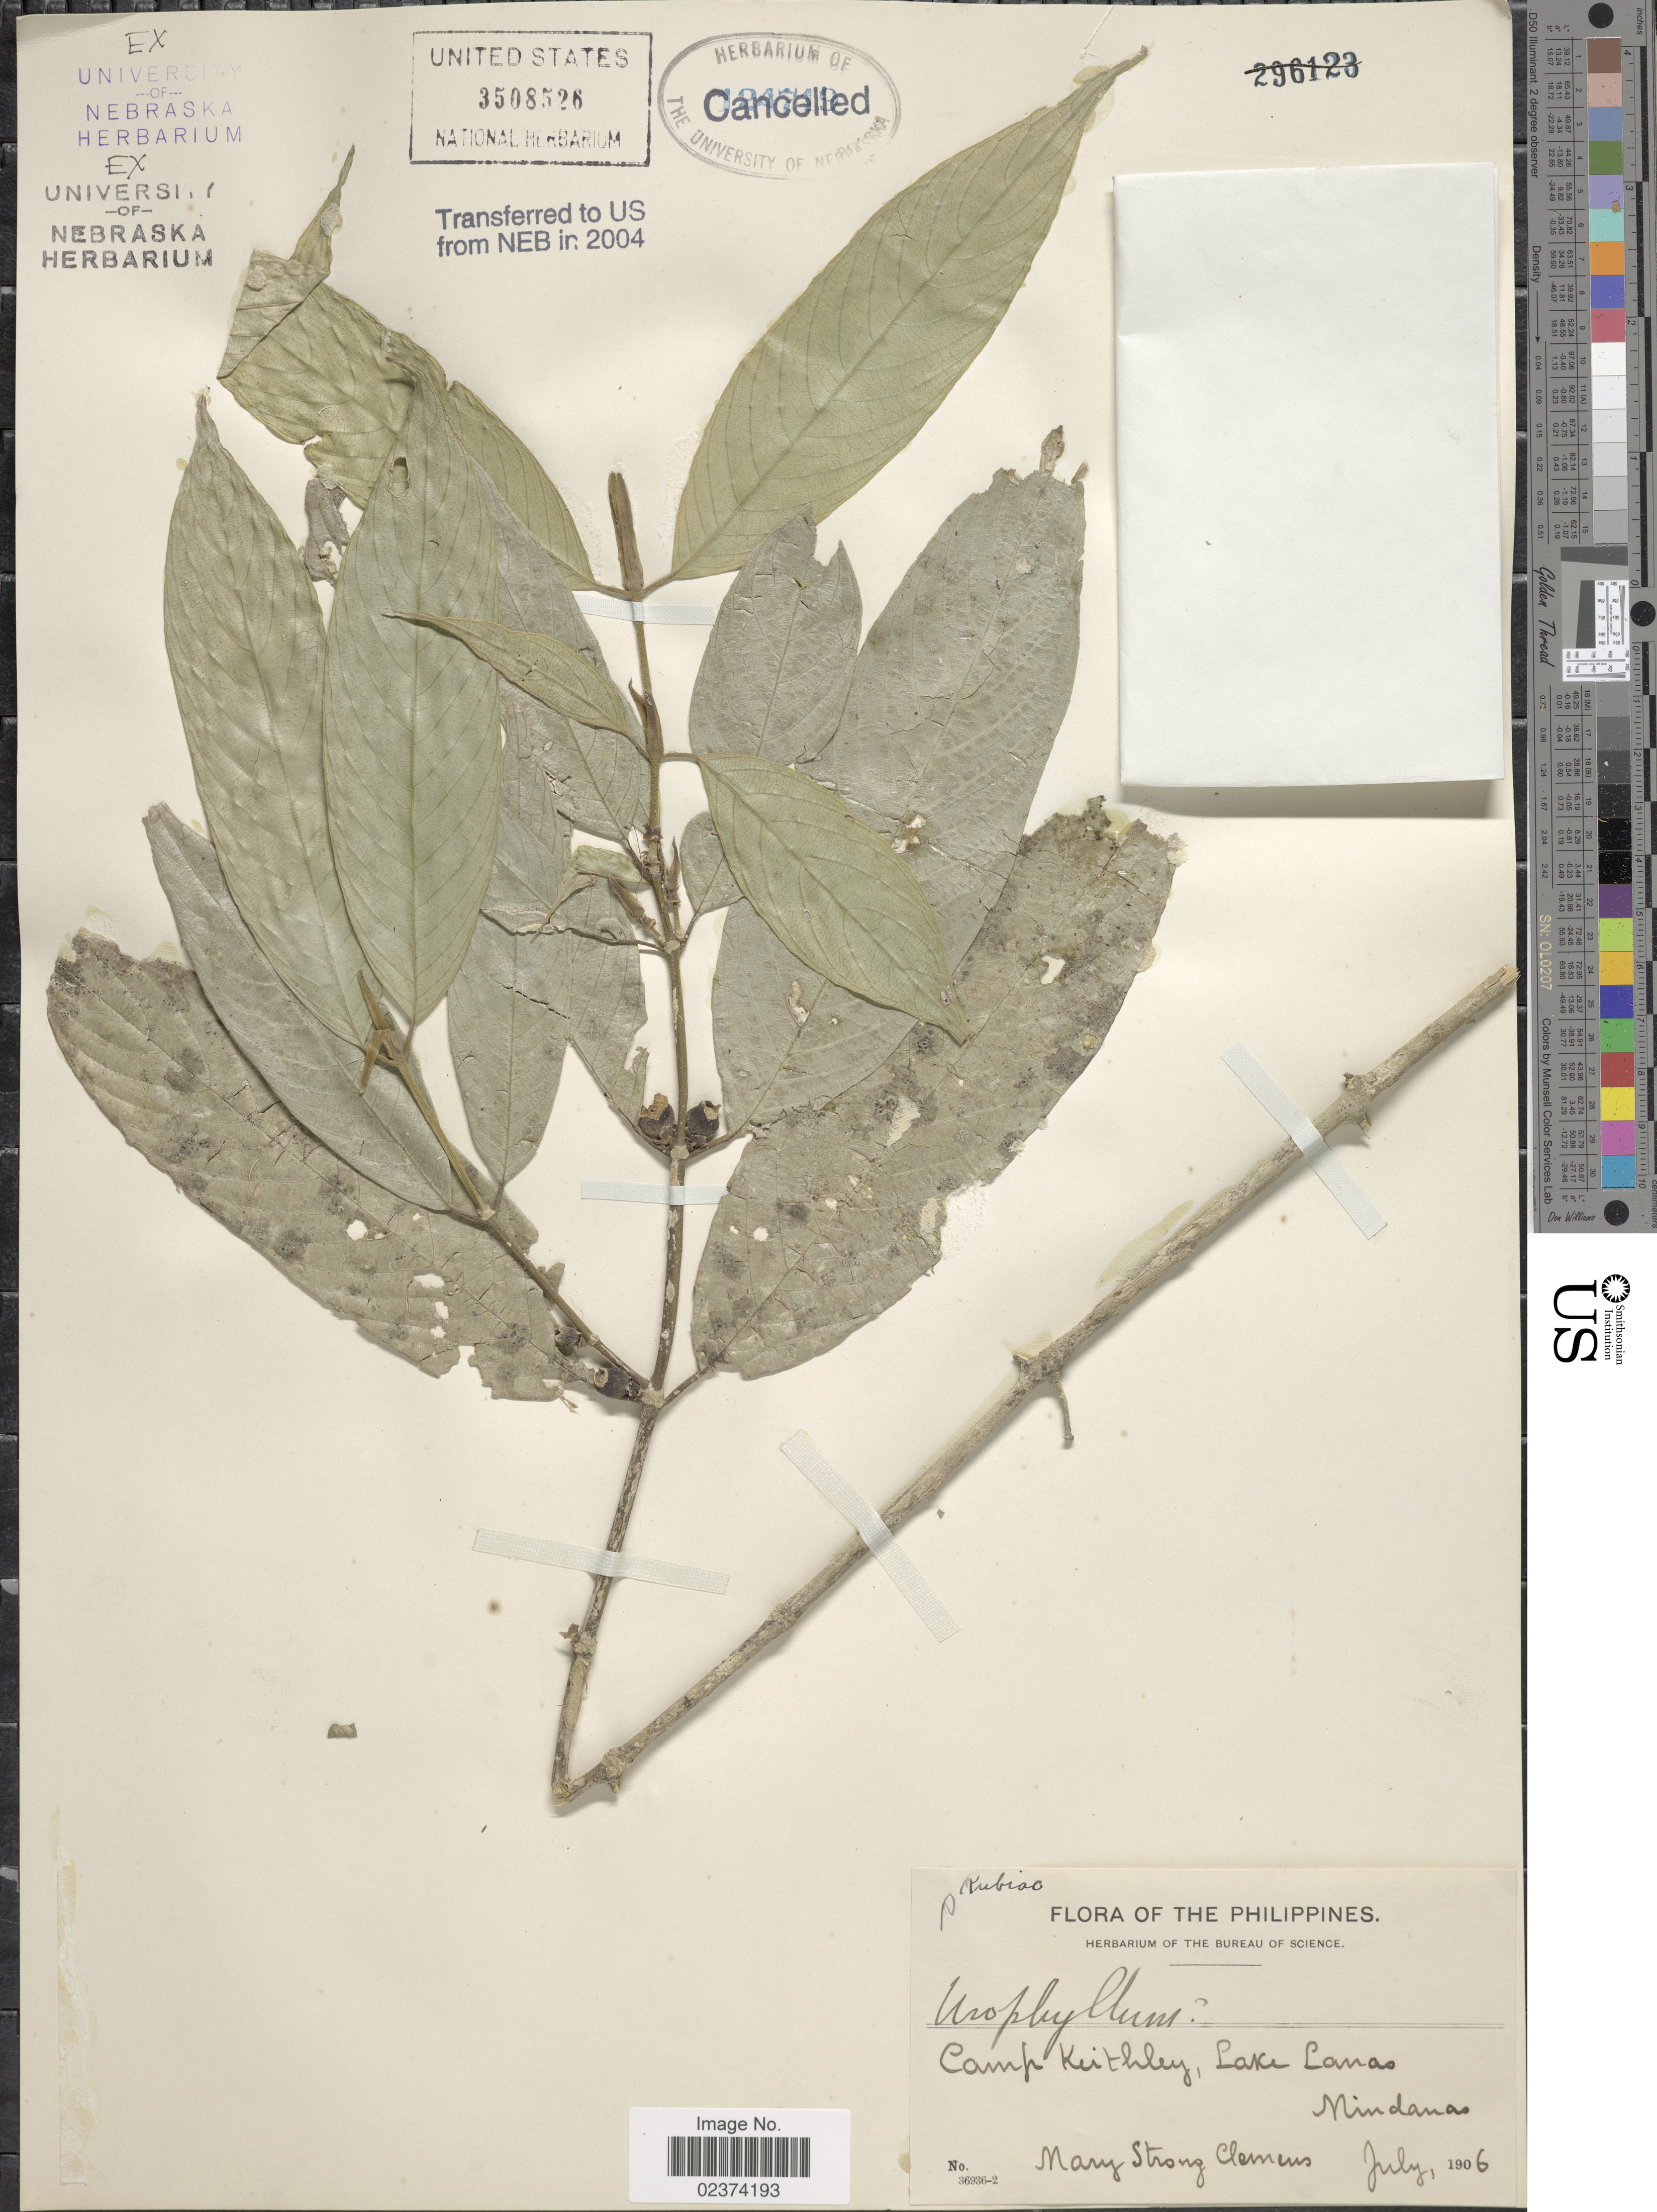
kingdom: Plantae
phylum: Tracheophyta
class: Magnoliopsida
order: Gentianales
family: Rubiaceae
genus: Urophyllum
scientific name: Urophyllum sp.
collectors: M. S. Clemens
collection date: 1906-07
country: Philippines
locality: Camp Keithley, Lake Lanao. Mindanao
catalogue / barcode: US 3508526